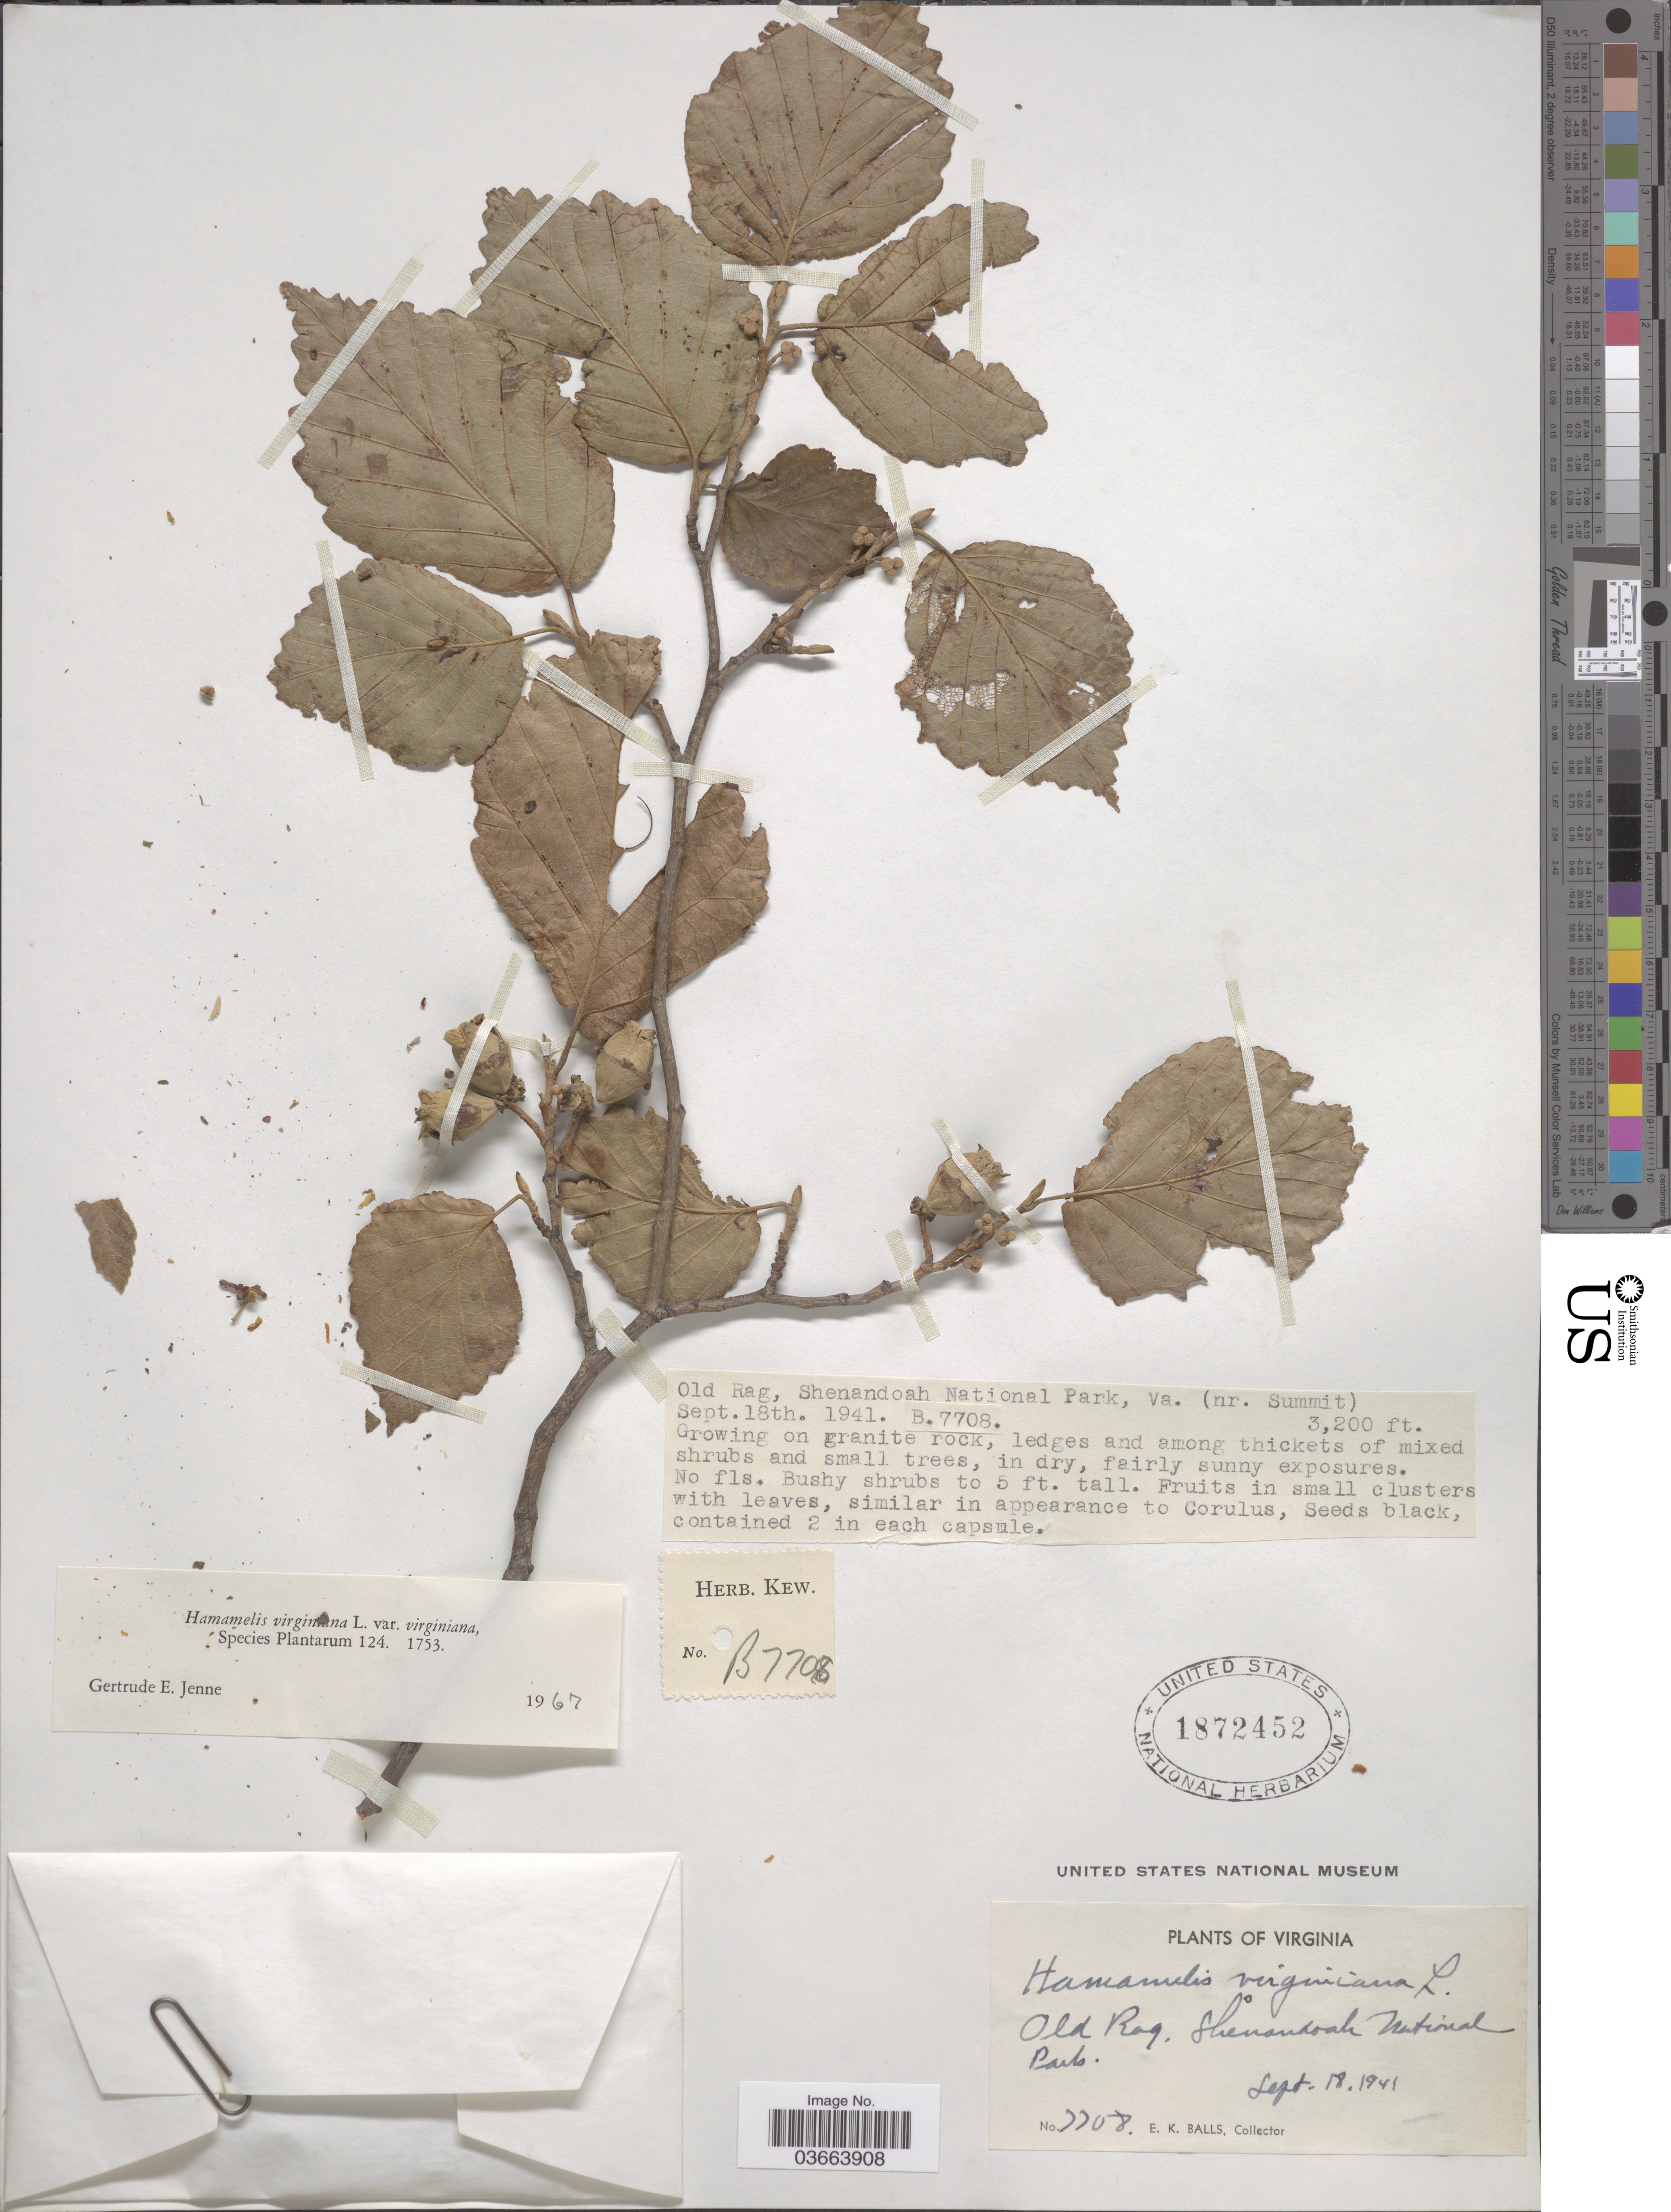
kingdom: Plantae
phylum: Tracheophyta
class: Magnoliopsida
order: Saxifragales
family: Hamamelidaceae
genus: Hamamelis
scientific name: Hamamelis virginiana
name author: L.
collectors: E. K. Balls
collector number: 7708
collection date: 1841-09-18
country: United States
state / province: Virginia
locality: Old Rag. Shenandoah National Park (nr. Summit).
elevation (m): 975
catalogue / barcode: US 1872452